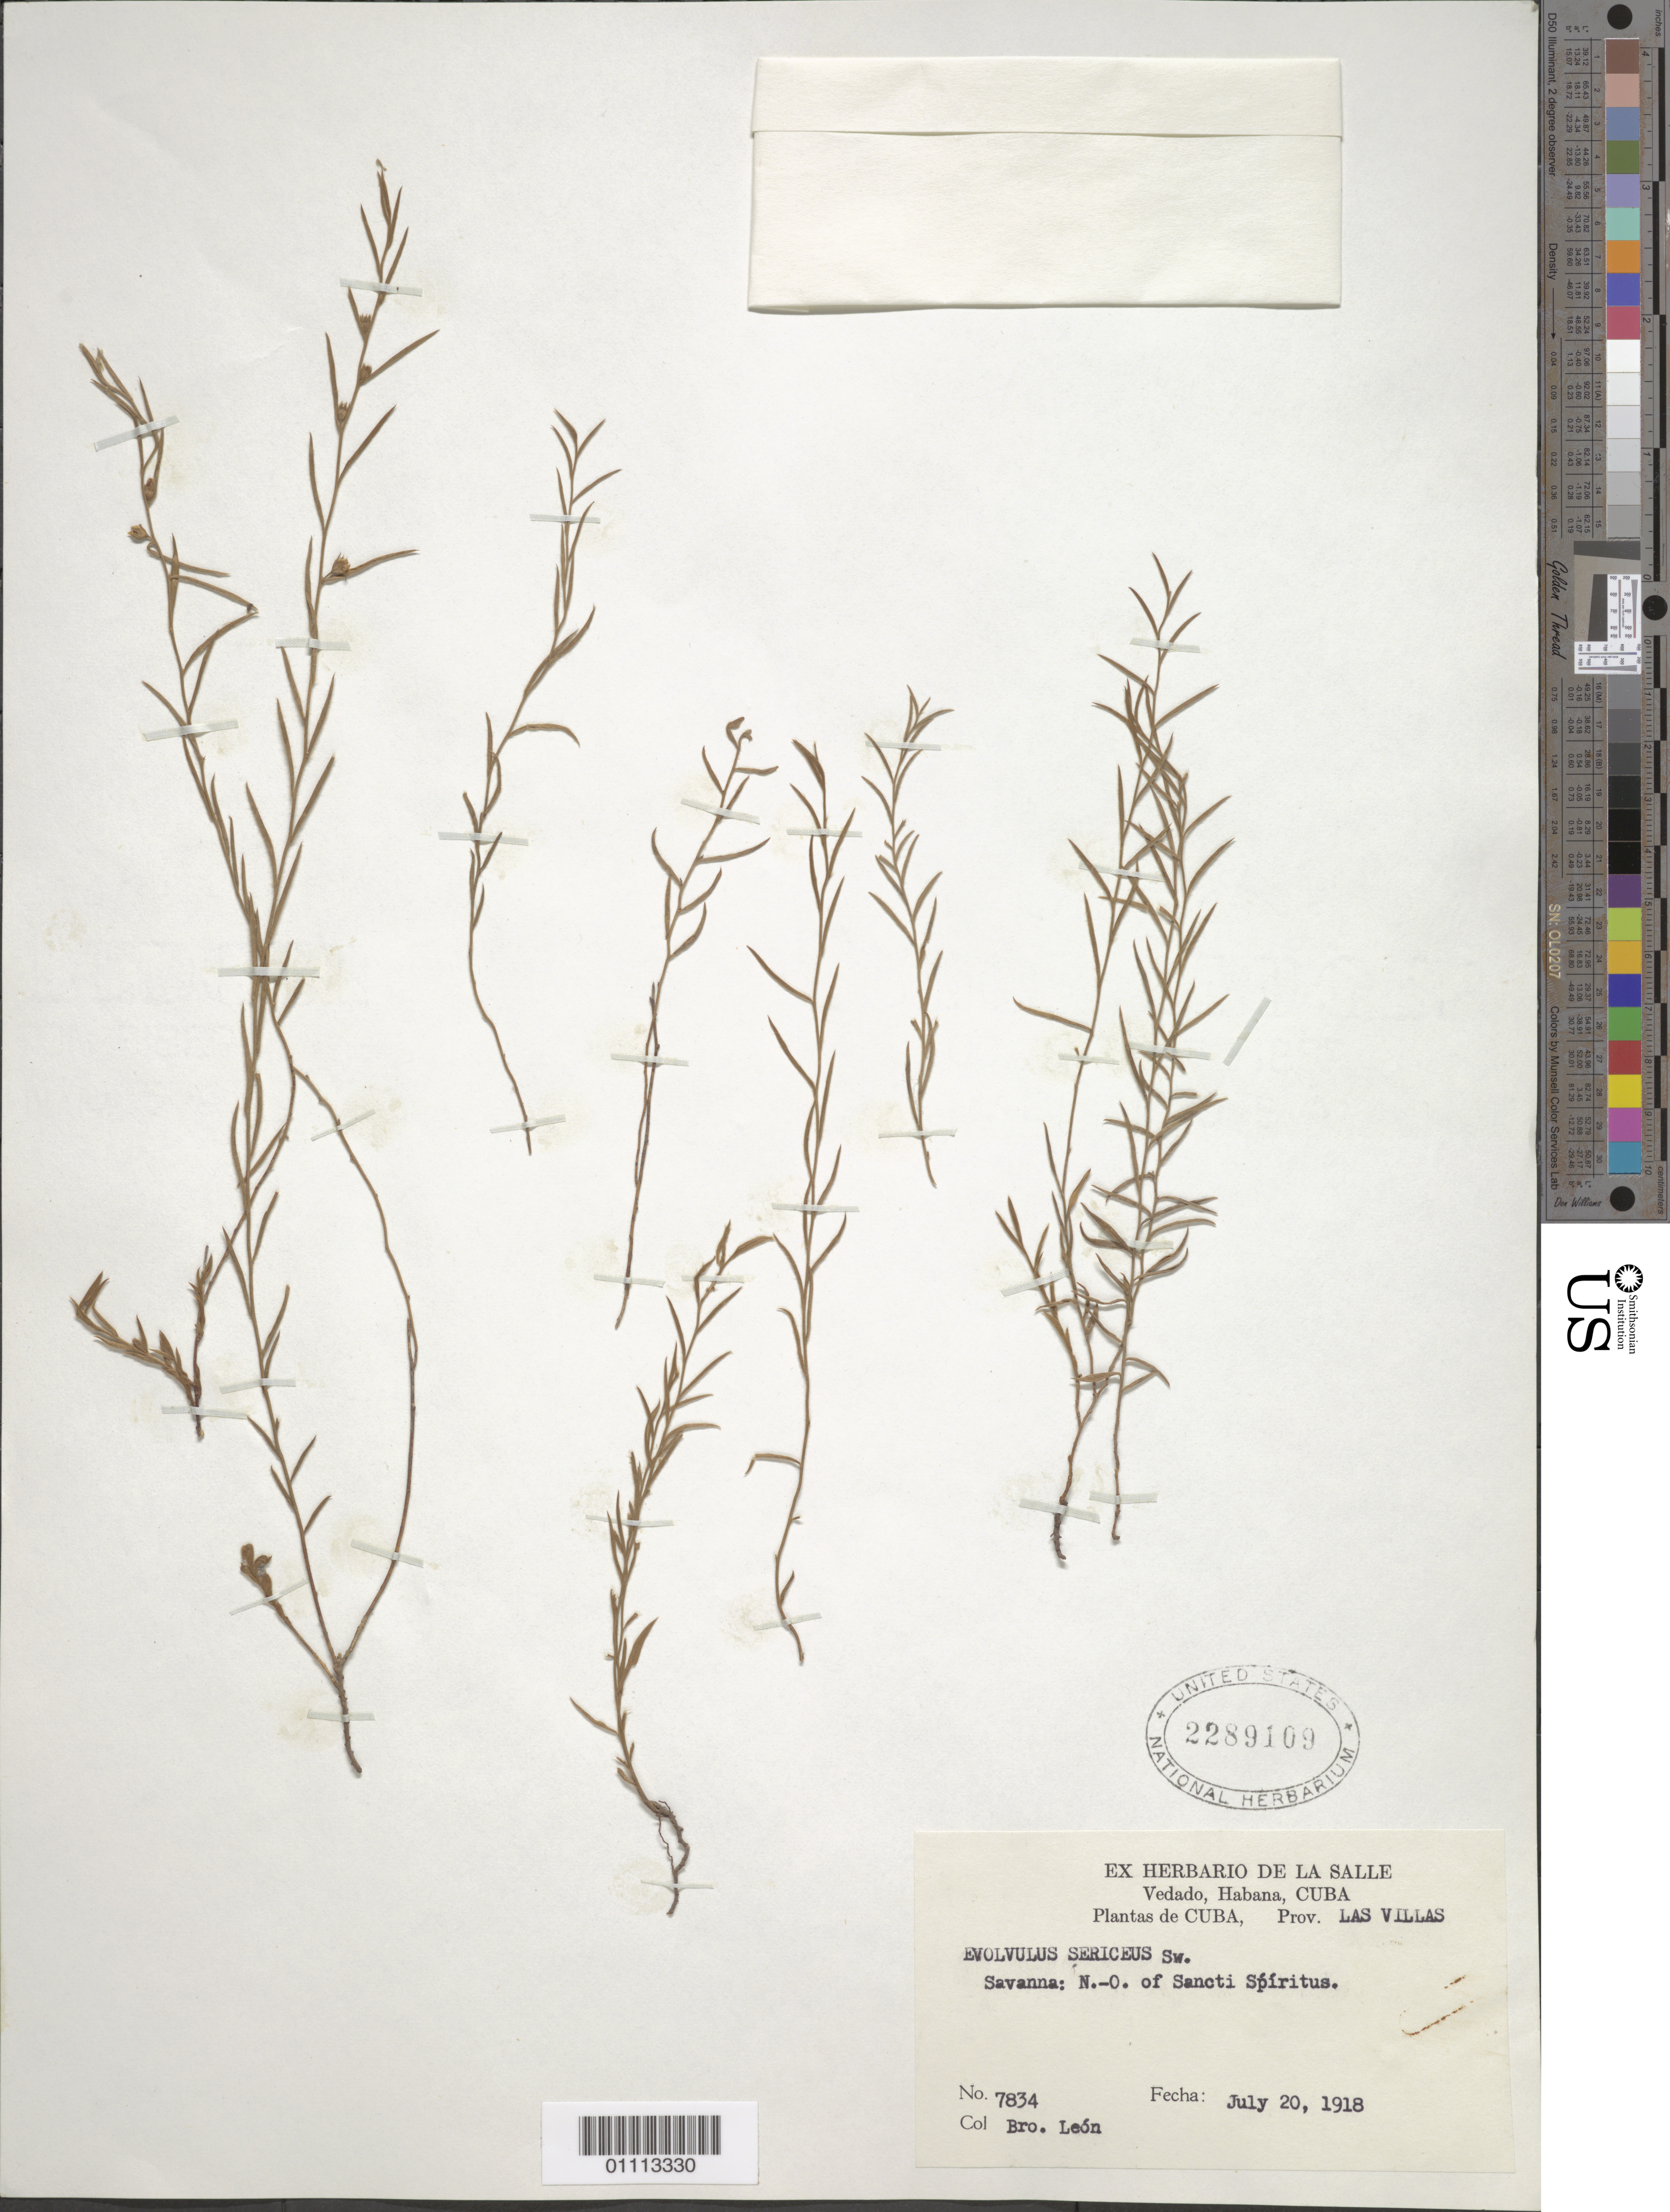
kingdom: Plantae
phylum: Tracheophyta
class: Magnoliopsida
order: Solanales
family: Convolvulaceae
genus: Evolvulus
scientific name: Evolvulus sericeus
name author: Sw.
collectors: Bro. León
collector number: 7834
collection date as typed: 20 Jul 1918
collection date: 1918-07-20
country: Cuba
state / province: Sancti Spiritus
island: Cuba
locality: Savanna: N O of Sancti Spiritus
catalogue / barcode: US 2289109